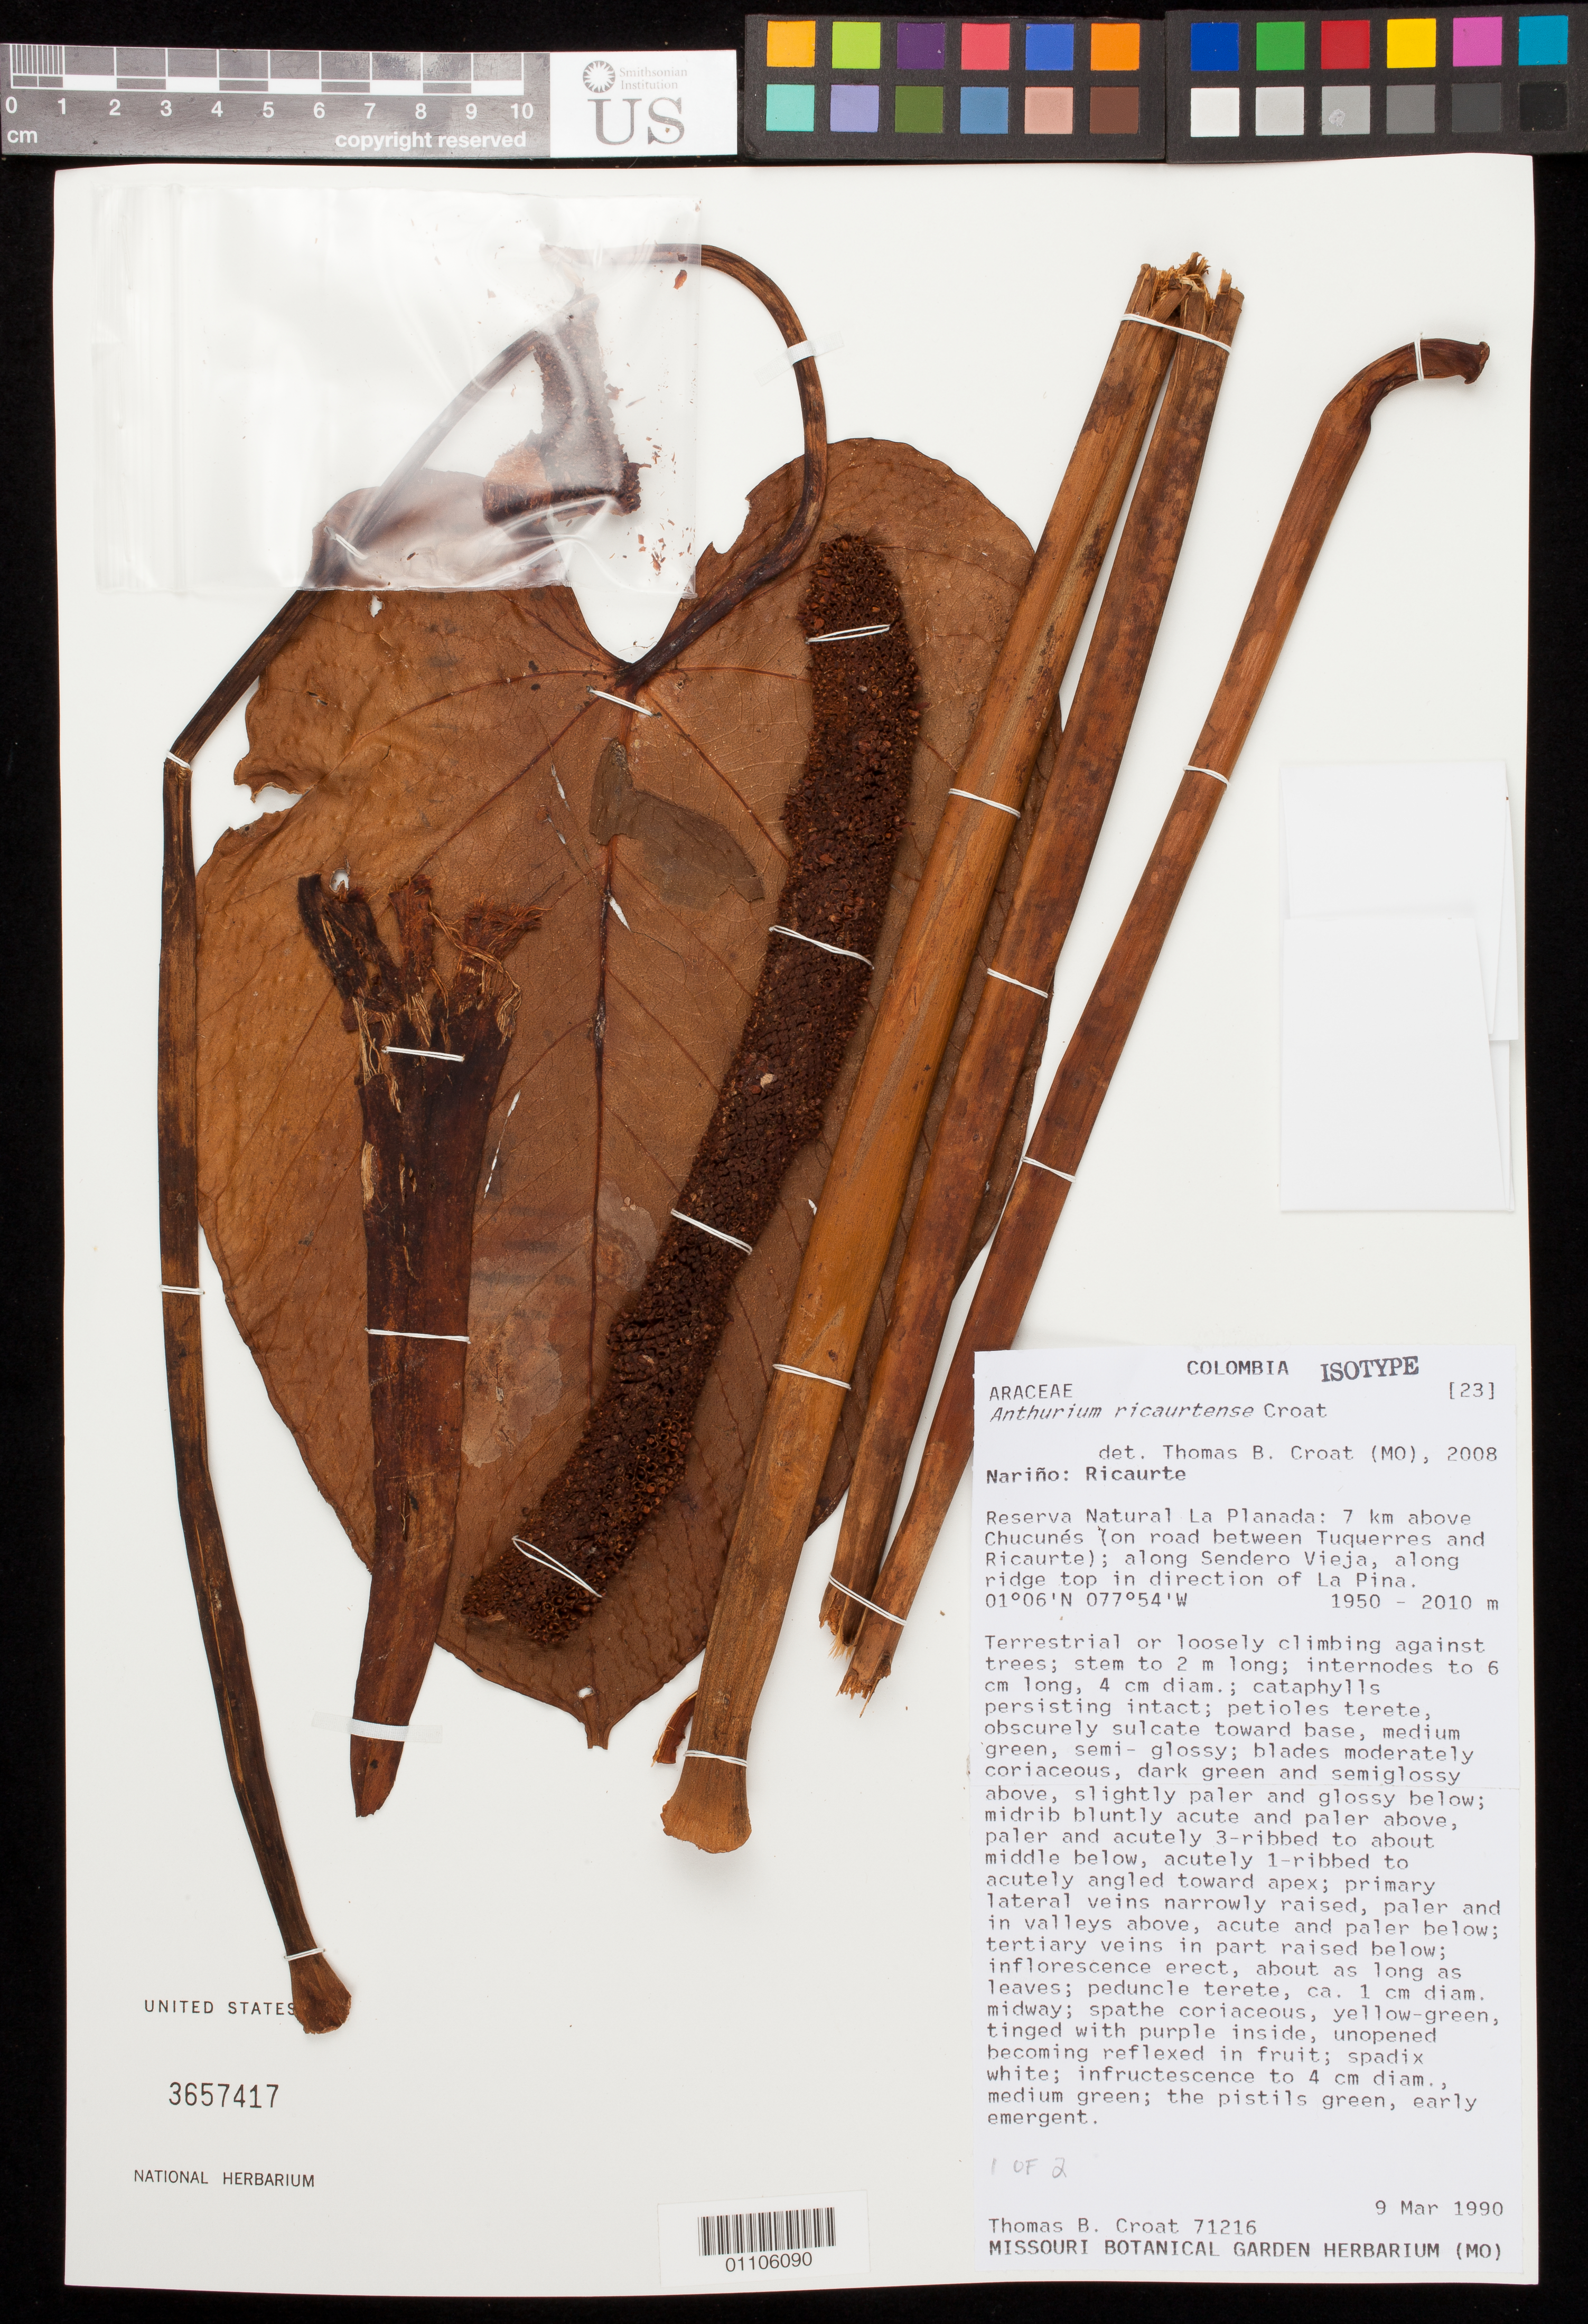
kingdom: Plantae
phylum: Tracheophyta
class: Liliopsida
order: Alismatales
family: Araceae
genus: Anthurium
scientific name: Anthurium ricaurtense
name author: Croat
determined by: Croat, Thomas B., Missouri Botanical Garden (MO)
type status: Isotype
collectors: T. B. Croat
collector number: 71216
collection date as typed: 09 Mar 1990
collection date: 1990-03-09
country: Colombia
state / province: Nariño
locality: Nariño: Ricaurte. Reserva Natural La Planada: 7 km above Chucunés (on road between Tuquerres and Ricaurte); along Sendero Vieja, along ridge top in direction of La Pina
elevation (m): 1950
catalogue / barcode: US 3657417